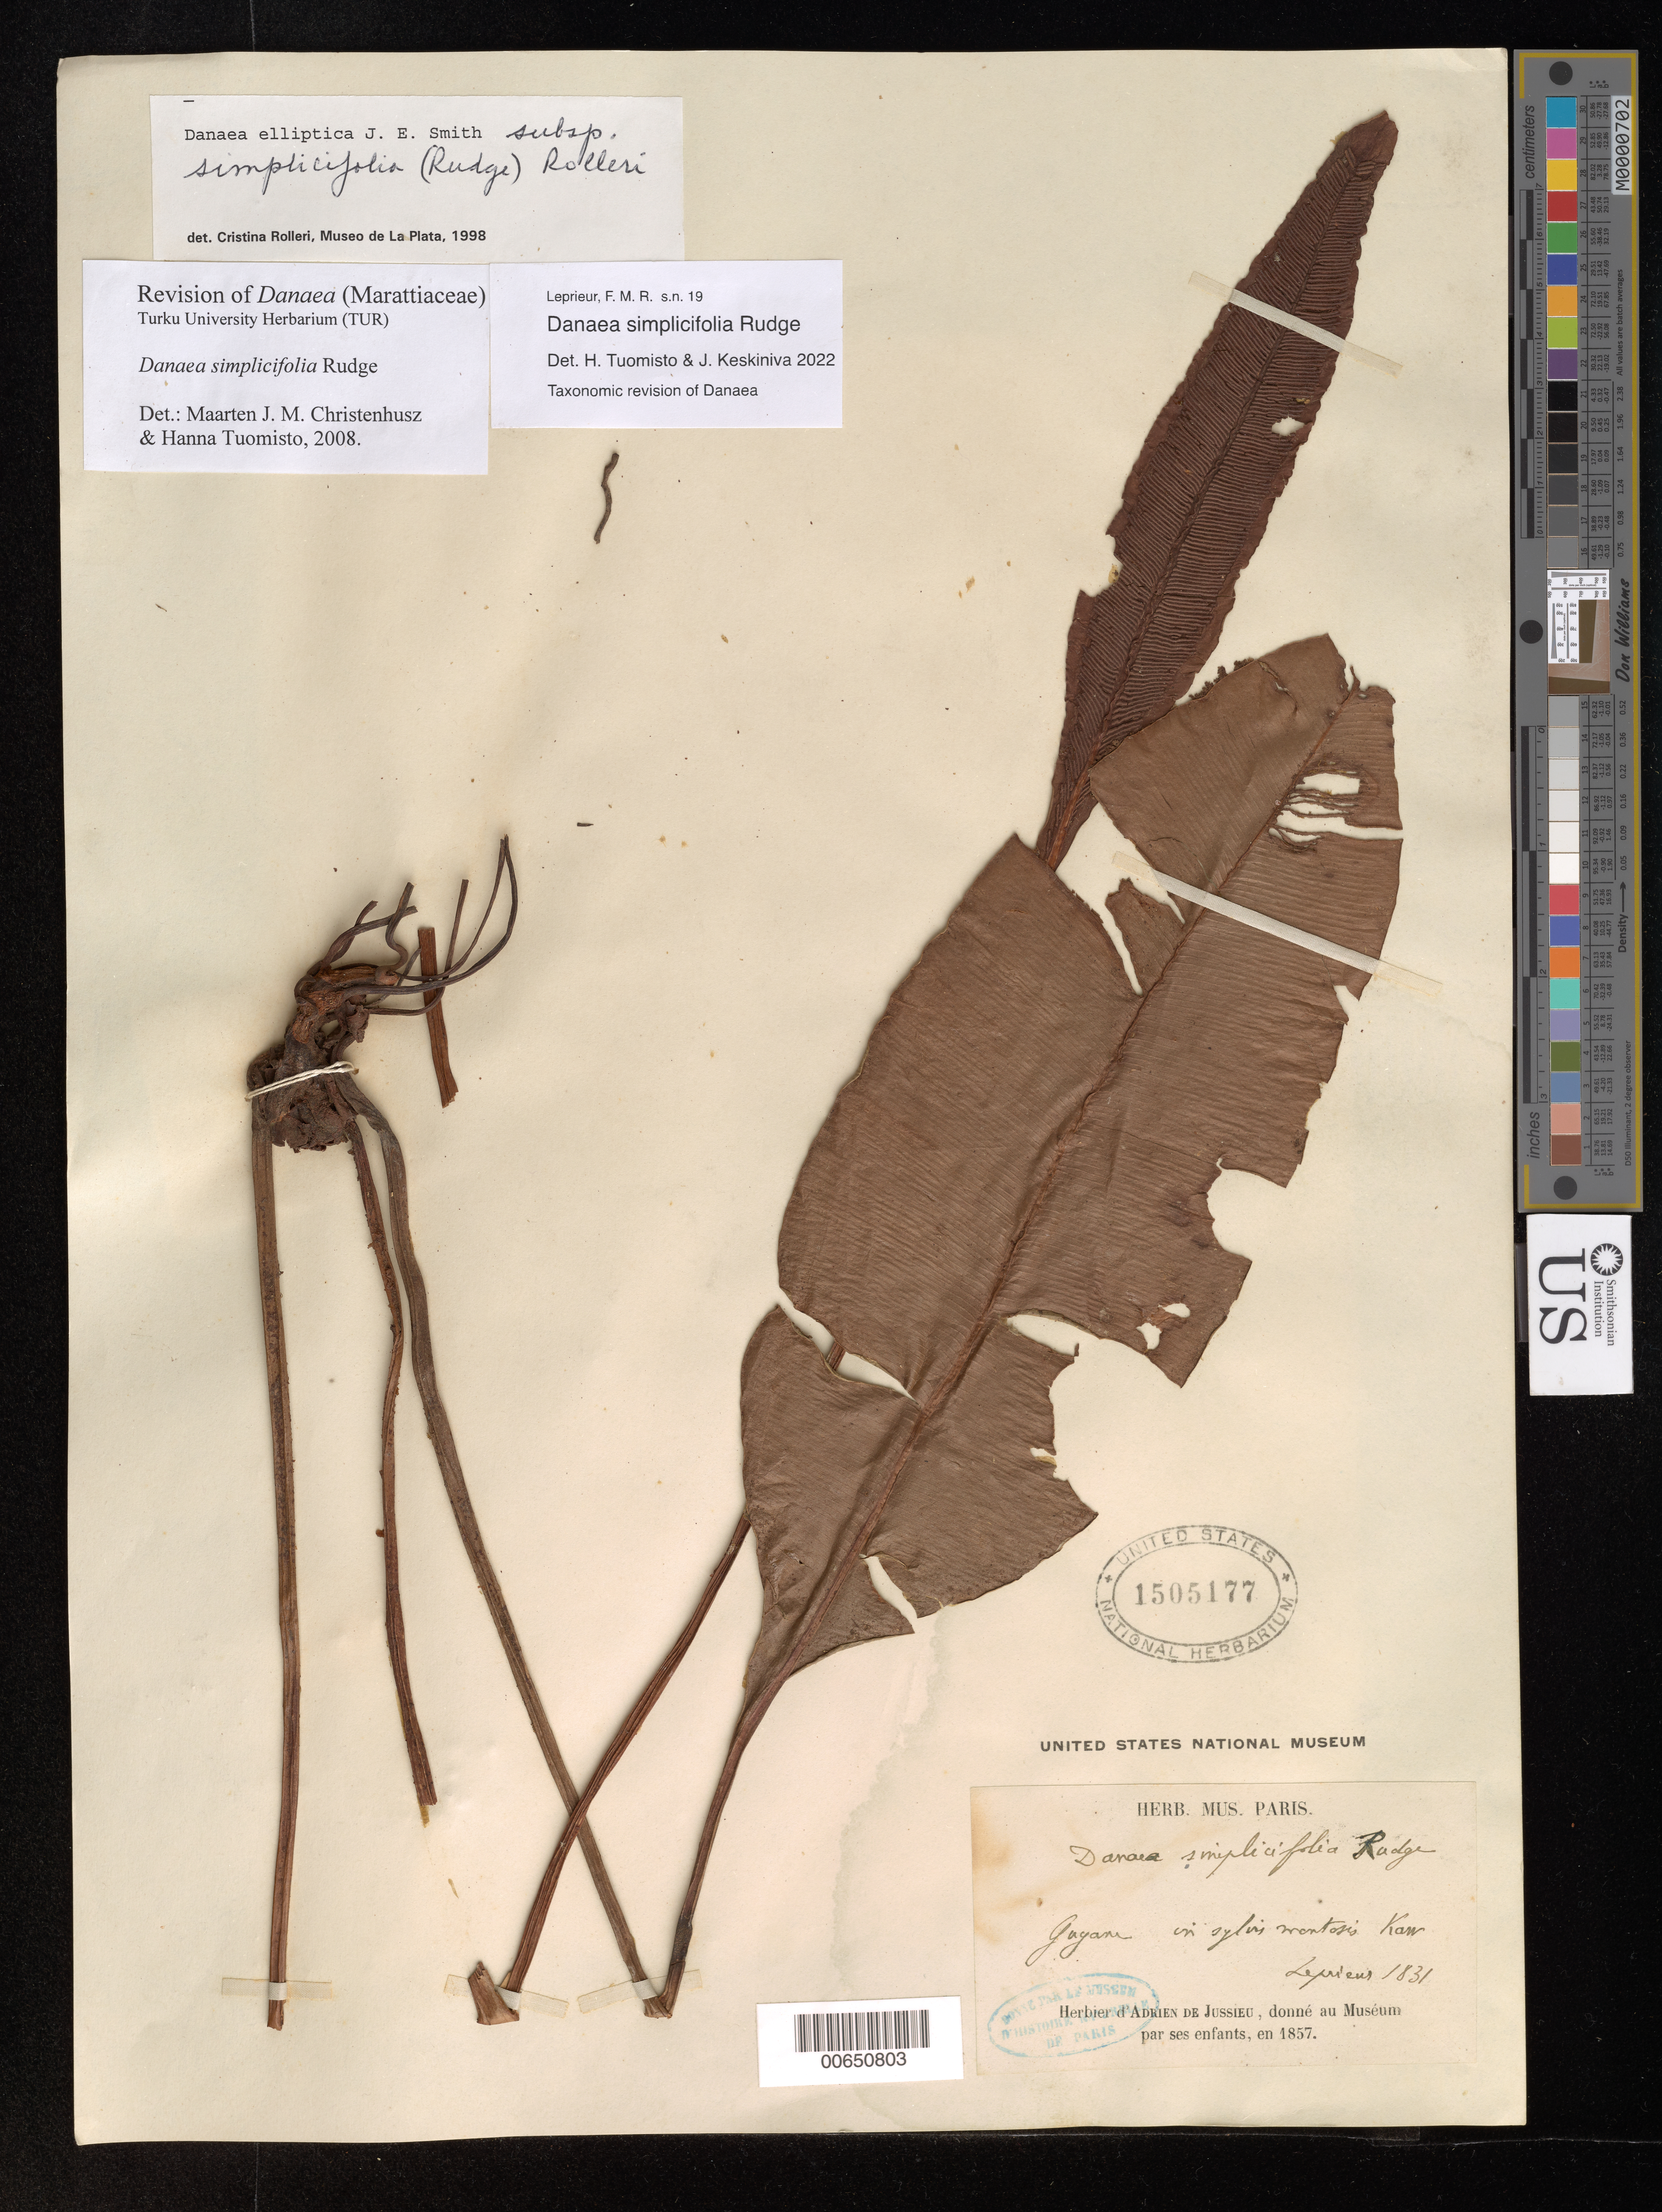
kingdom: Plantae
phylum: Tracheophyta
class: Polypodiopsida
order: Marattiales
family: Marattiaceae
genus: Danaea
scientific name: Danaea elliptica subsp. simplicifolia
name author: (Rudge) Rolleri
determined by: Rolleri, Cristina H.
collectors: F. M. R. Leprieur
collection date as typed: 1831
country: French Guiana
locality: Montagnes de Kaw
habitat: In sylvis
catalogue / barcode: US 1505177